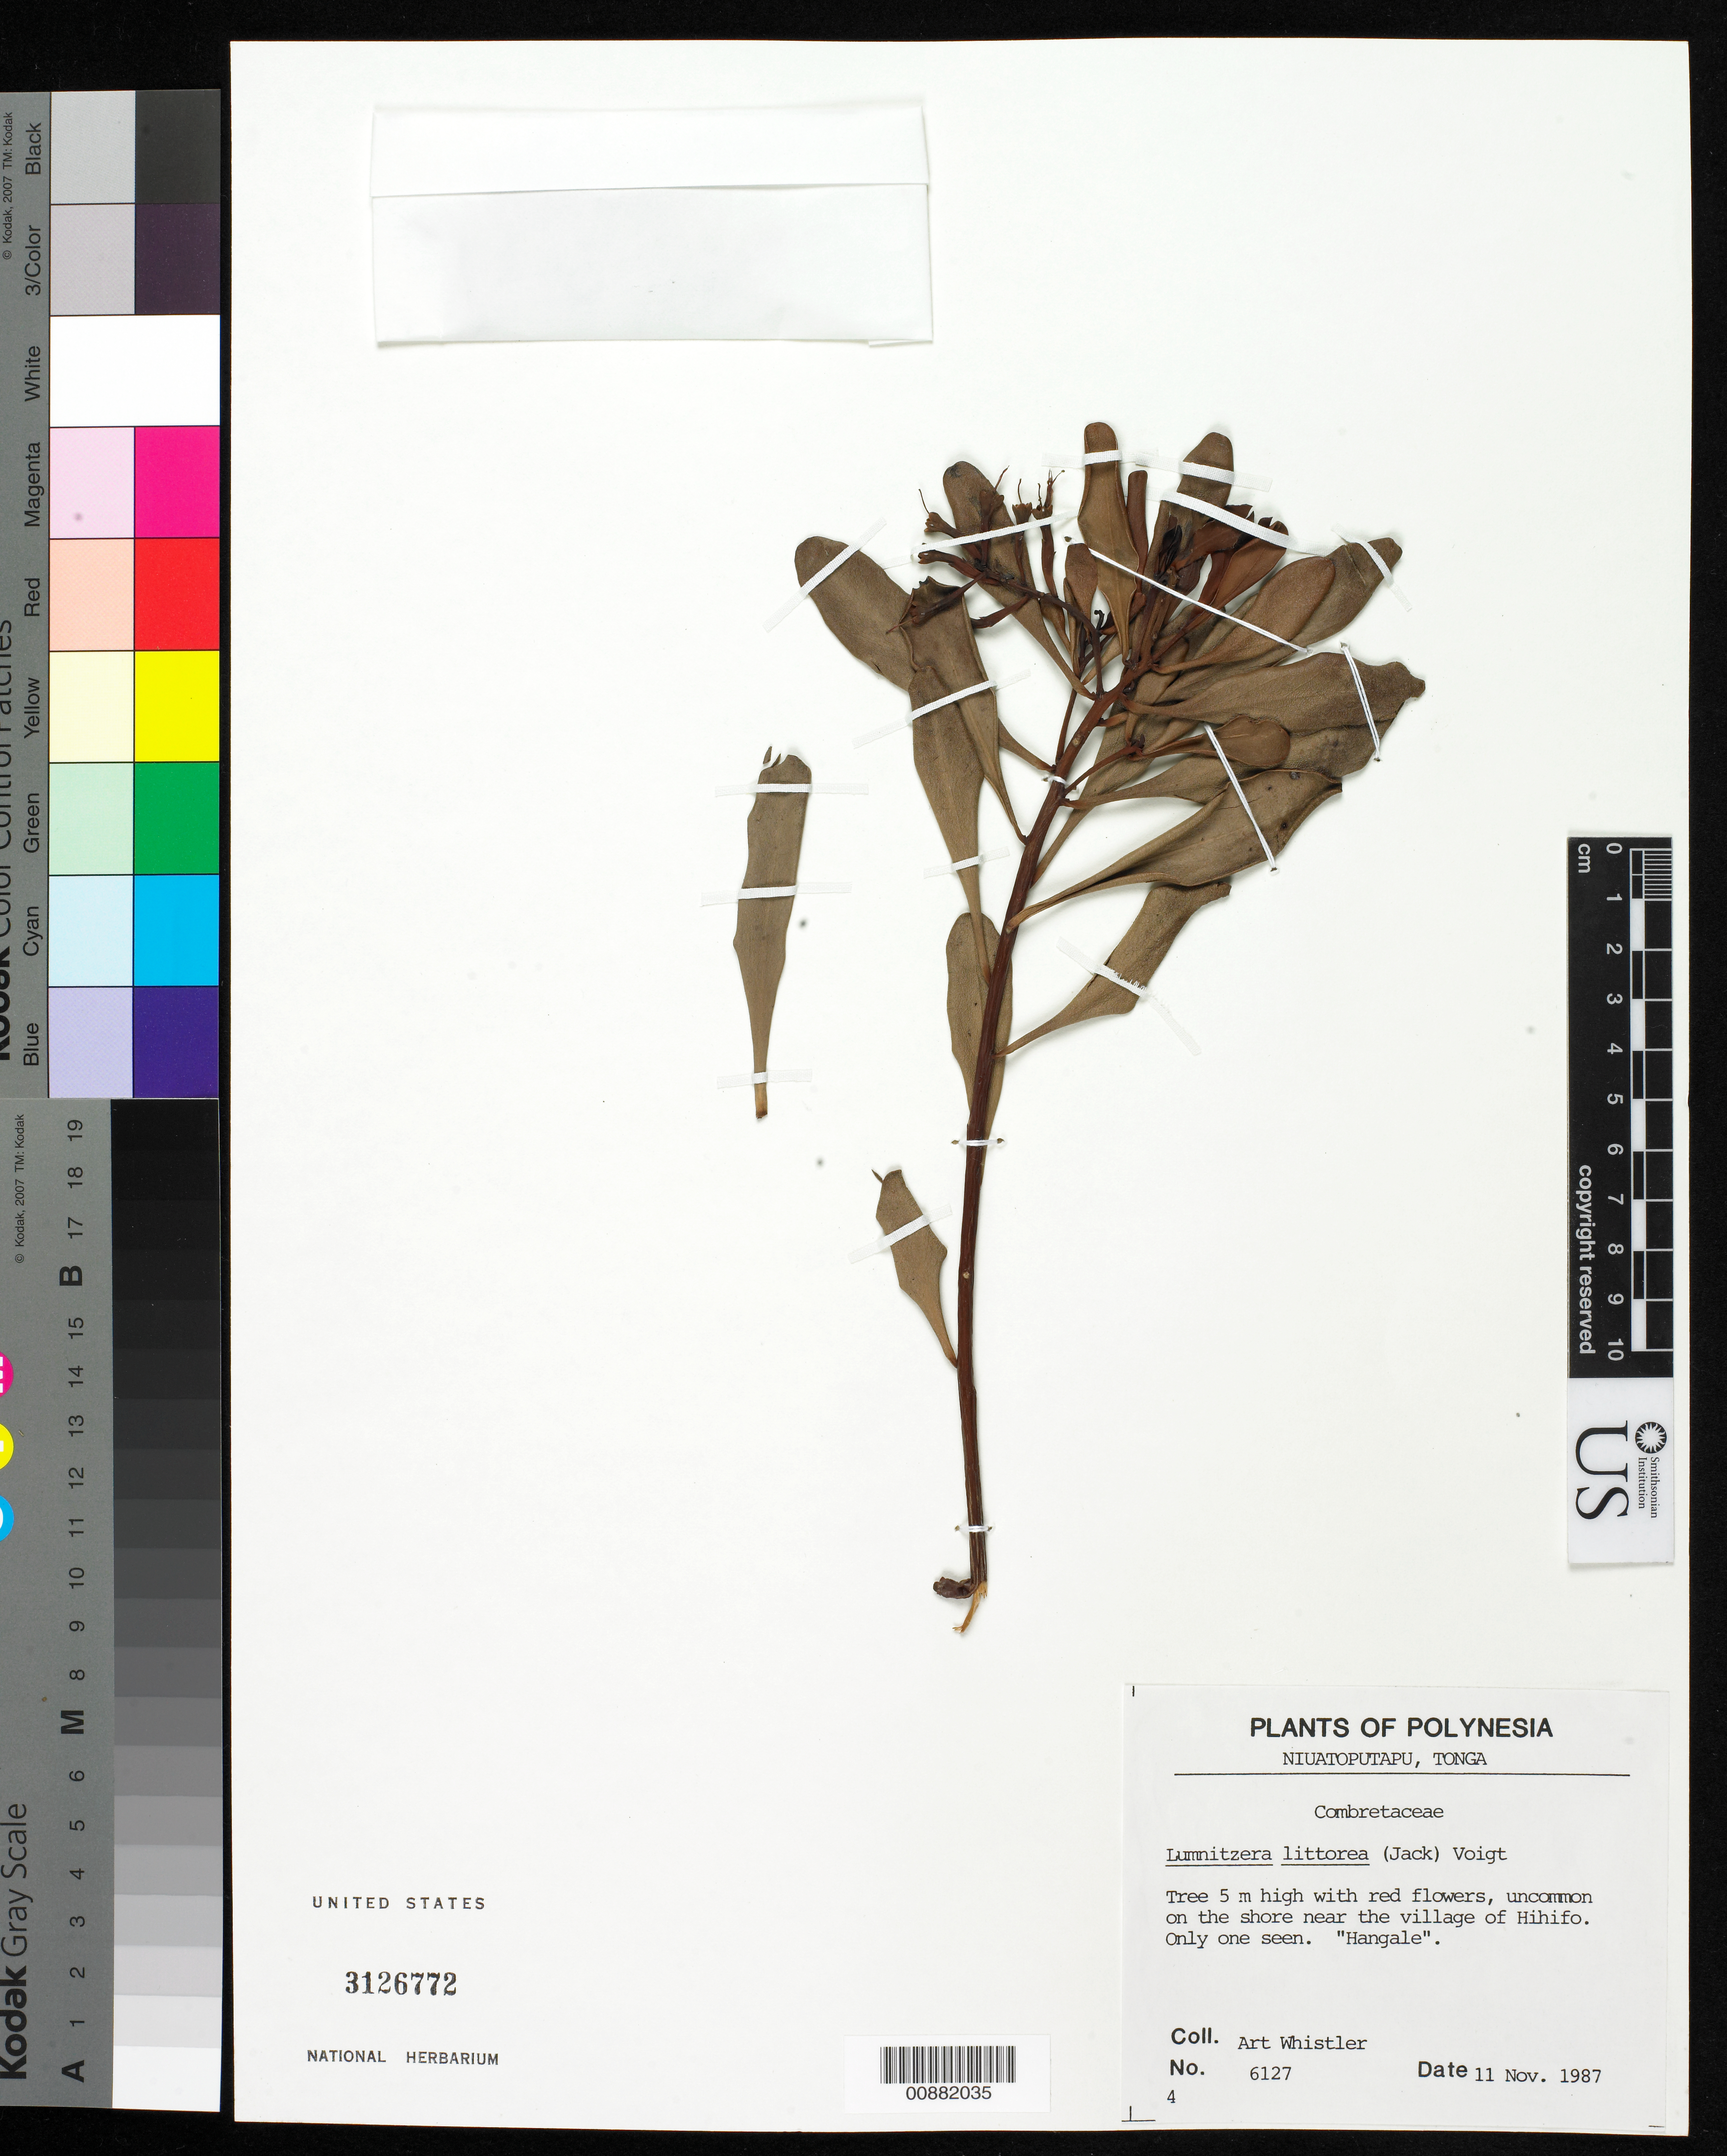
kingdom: Plantae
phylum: Tracheophyta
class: Magnoliopsida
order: Myrtales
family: Combretaceae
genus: Lumnitzera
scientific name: Lumnitzera littorea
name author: (Jack) Voight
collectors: A. Whistler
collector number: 6127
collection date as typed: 11 Nov 1987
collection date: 1987-11-11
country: Tonga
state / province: Tonga Outliers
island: Niuatoputapu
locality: Near village of Hihifo.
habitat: uncommon on the shore near the village. Only one seen.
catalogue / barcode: US 3126772